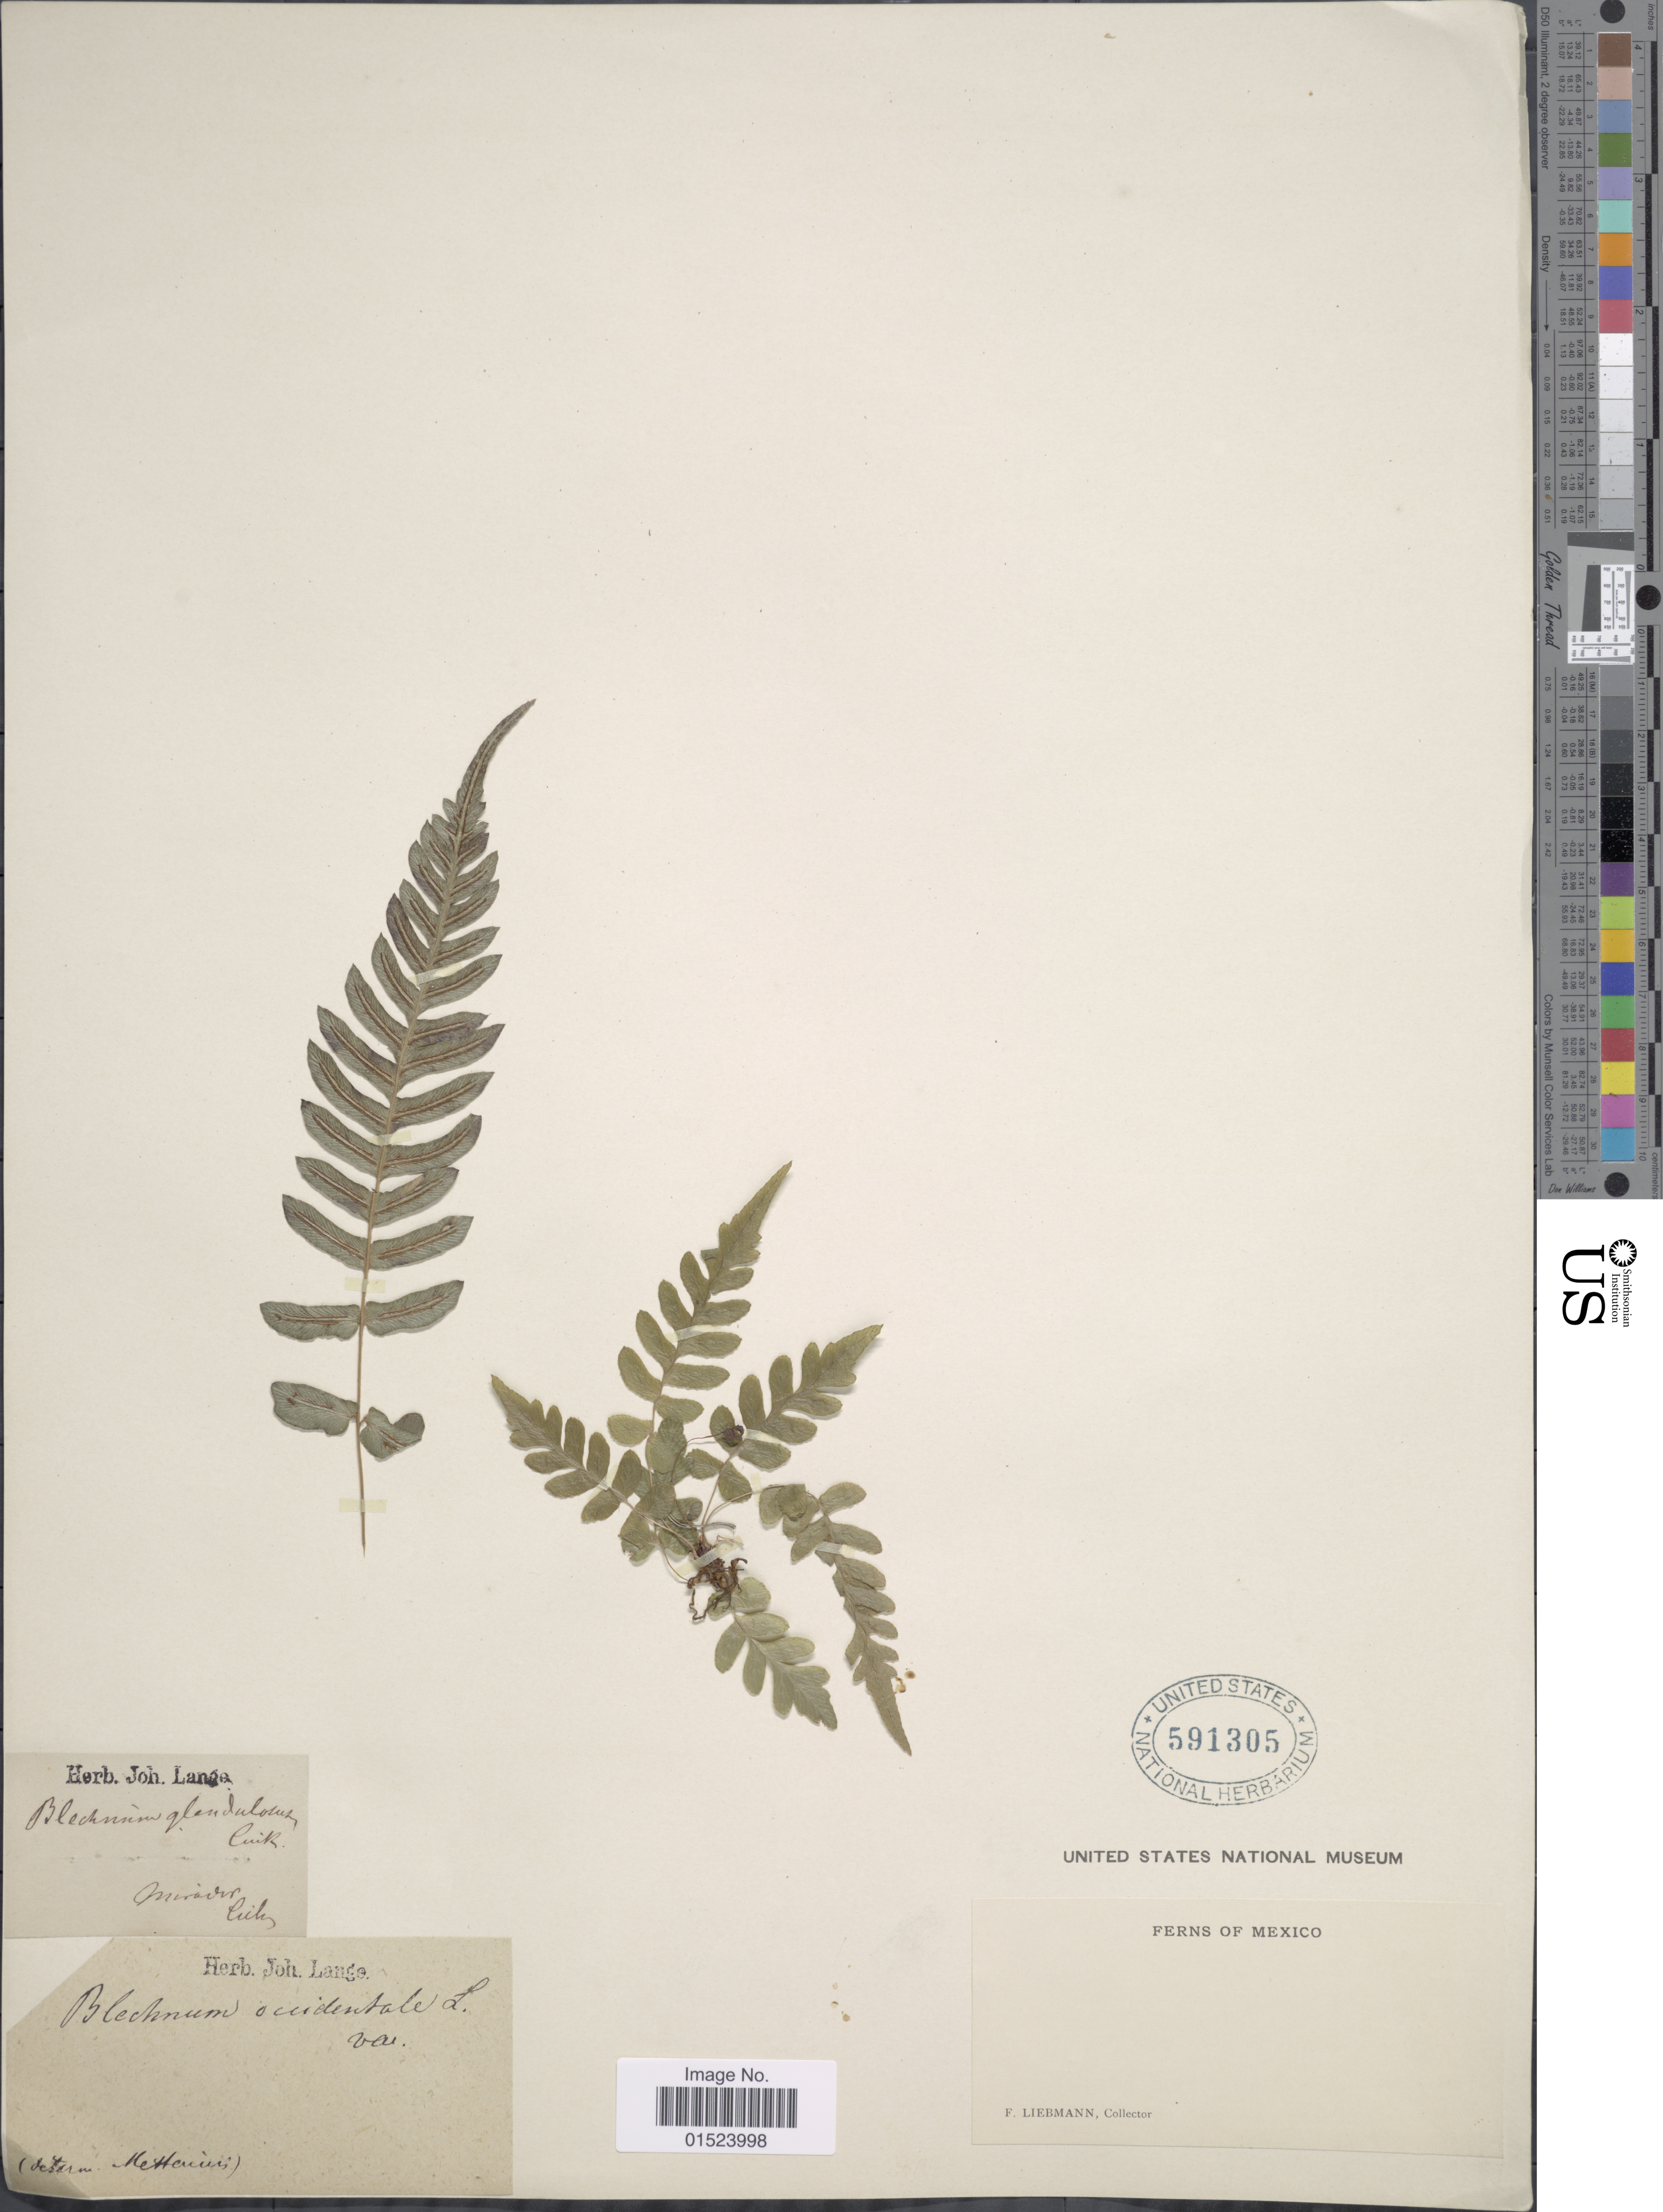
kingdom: Plantae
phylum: Tracheophyta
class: Polypodiopsida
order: Polypodiales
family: Blechnaceae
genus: Blechnum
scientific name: Blechnum glandulosum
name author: Link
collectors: F. Liebmann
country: Mexico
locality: Mirador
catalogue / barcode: US 591305